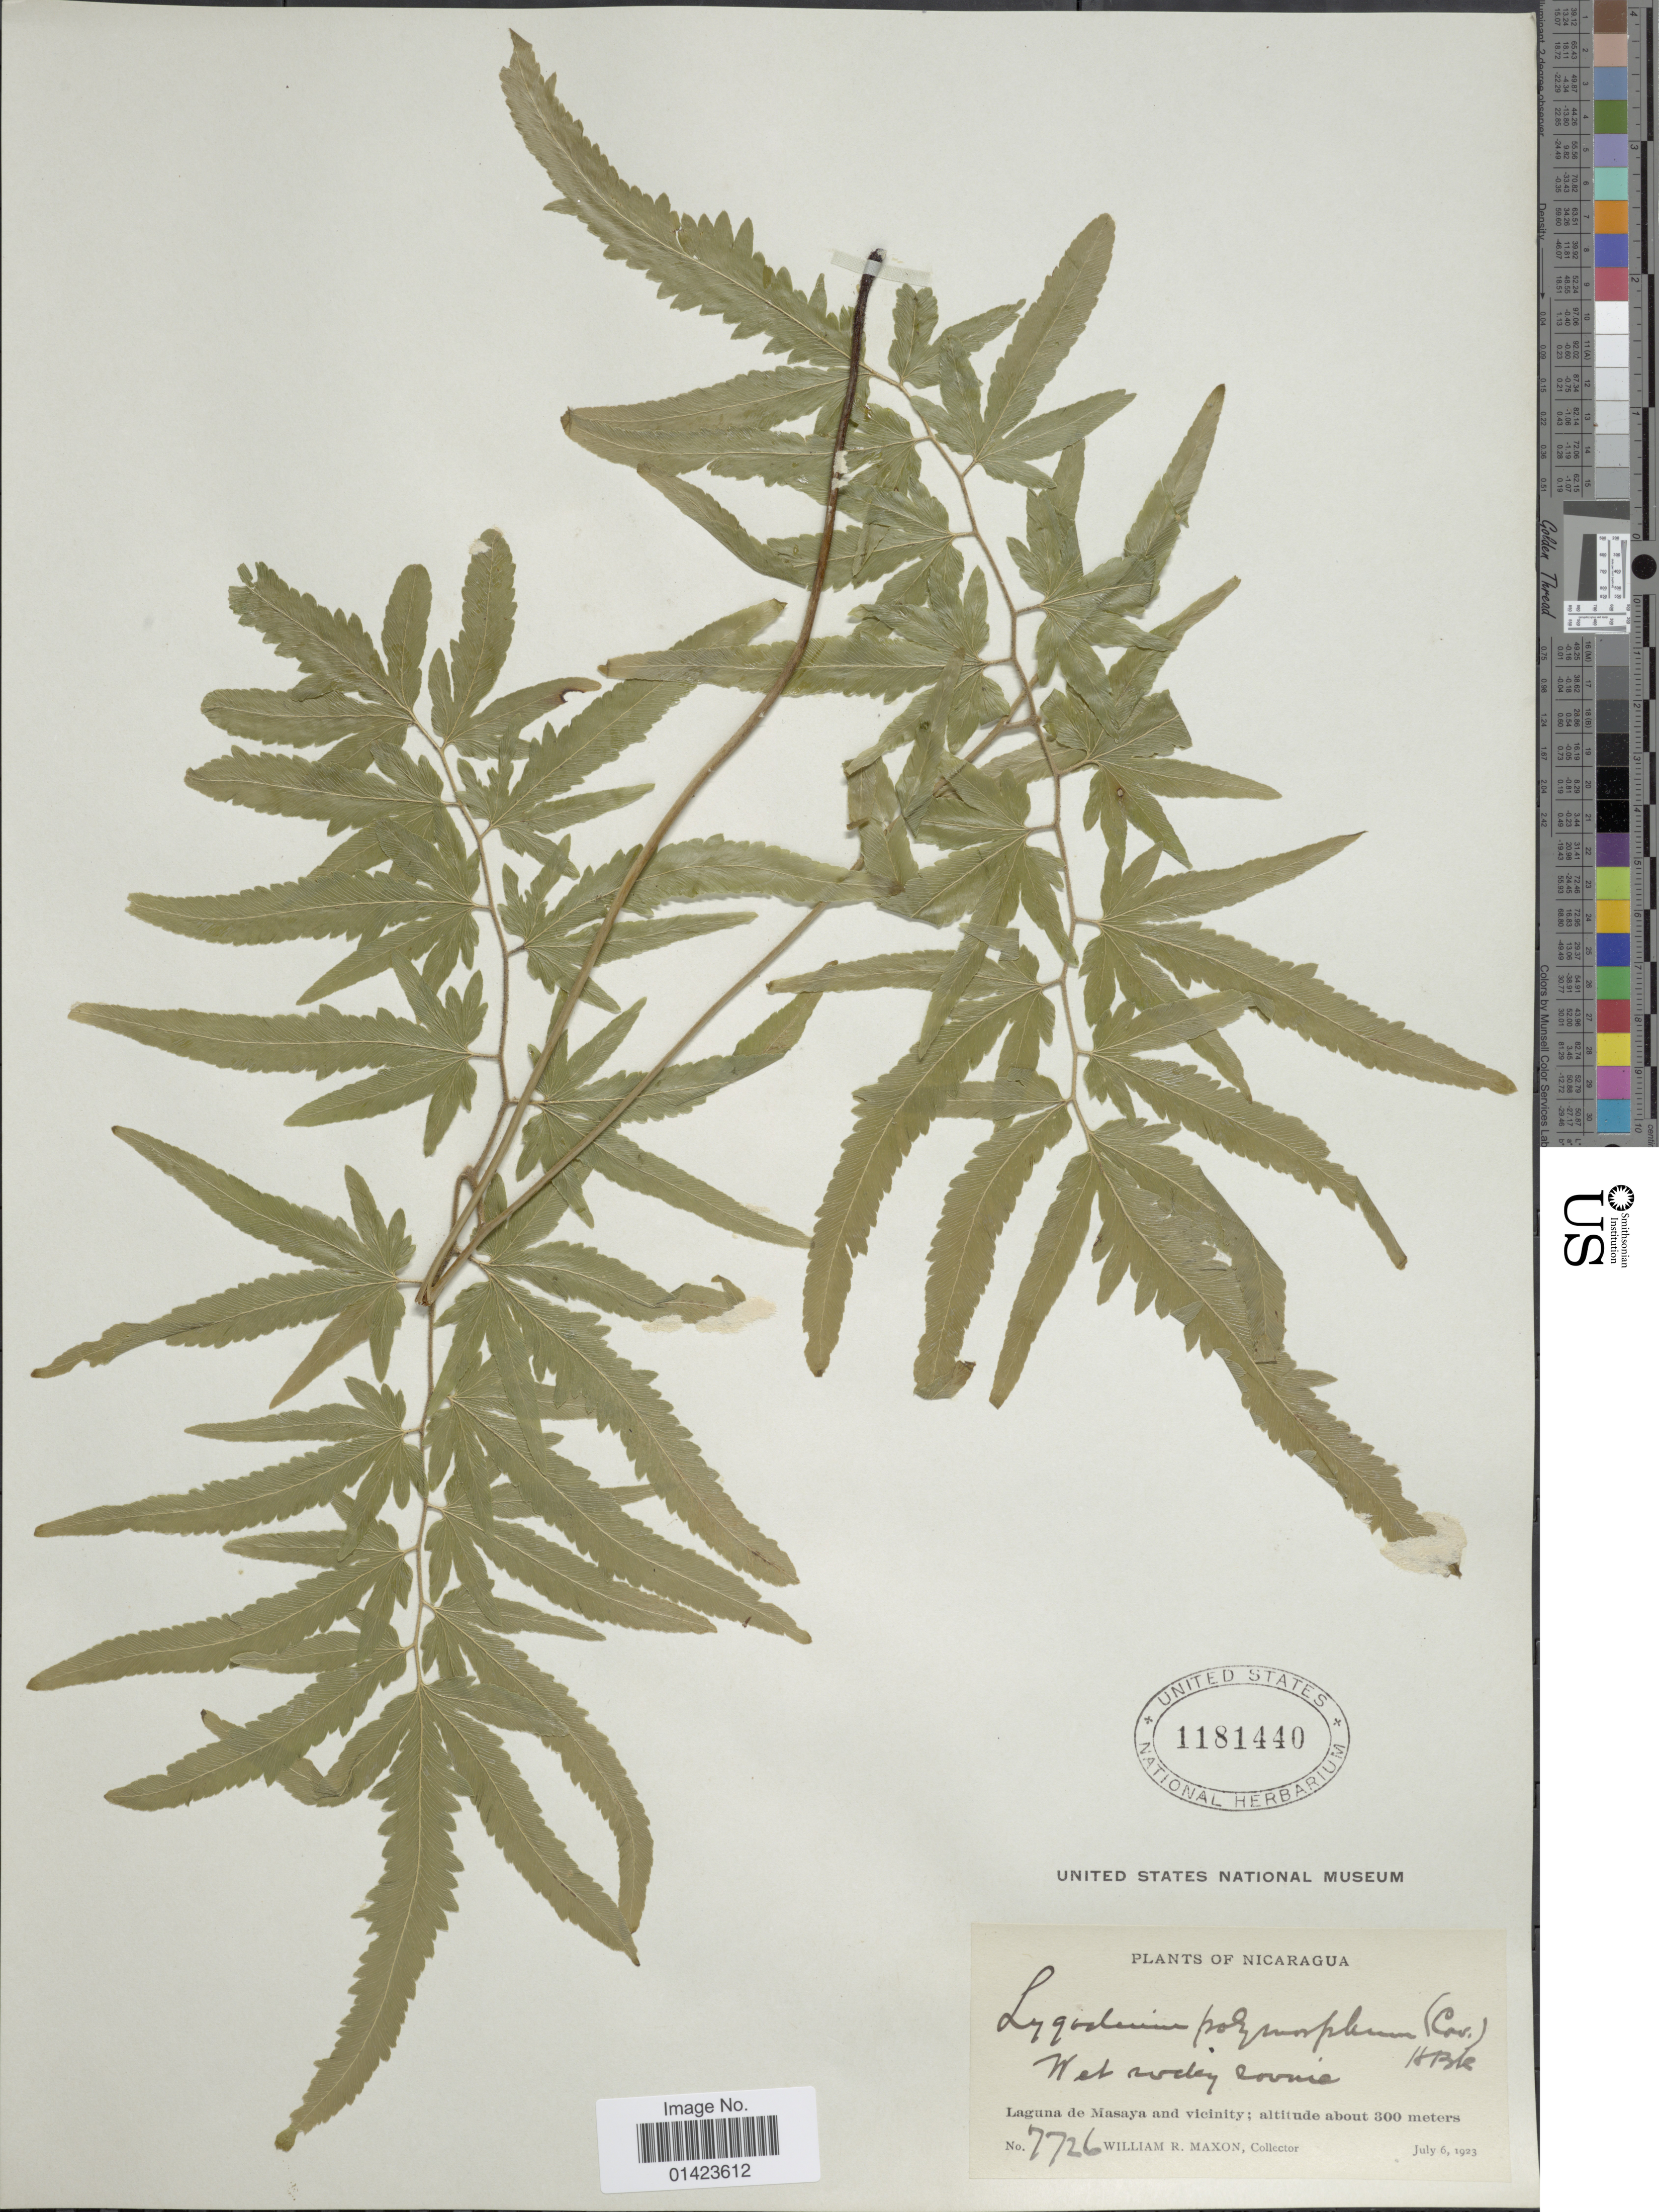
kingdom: Plantae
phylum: Tracheophyta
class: Polypodiopsida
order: Schizaeales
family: Lygodiaceae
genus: Lygodium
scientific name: Lygodium venustum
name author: Sw.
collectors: W. R. Maxon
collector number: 7726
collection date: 1923-07-06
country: Nicaragua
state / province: Masaya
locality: Laguna de Masaya and Vicinity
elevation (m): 300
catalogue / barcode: US 1181440